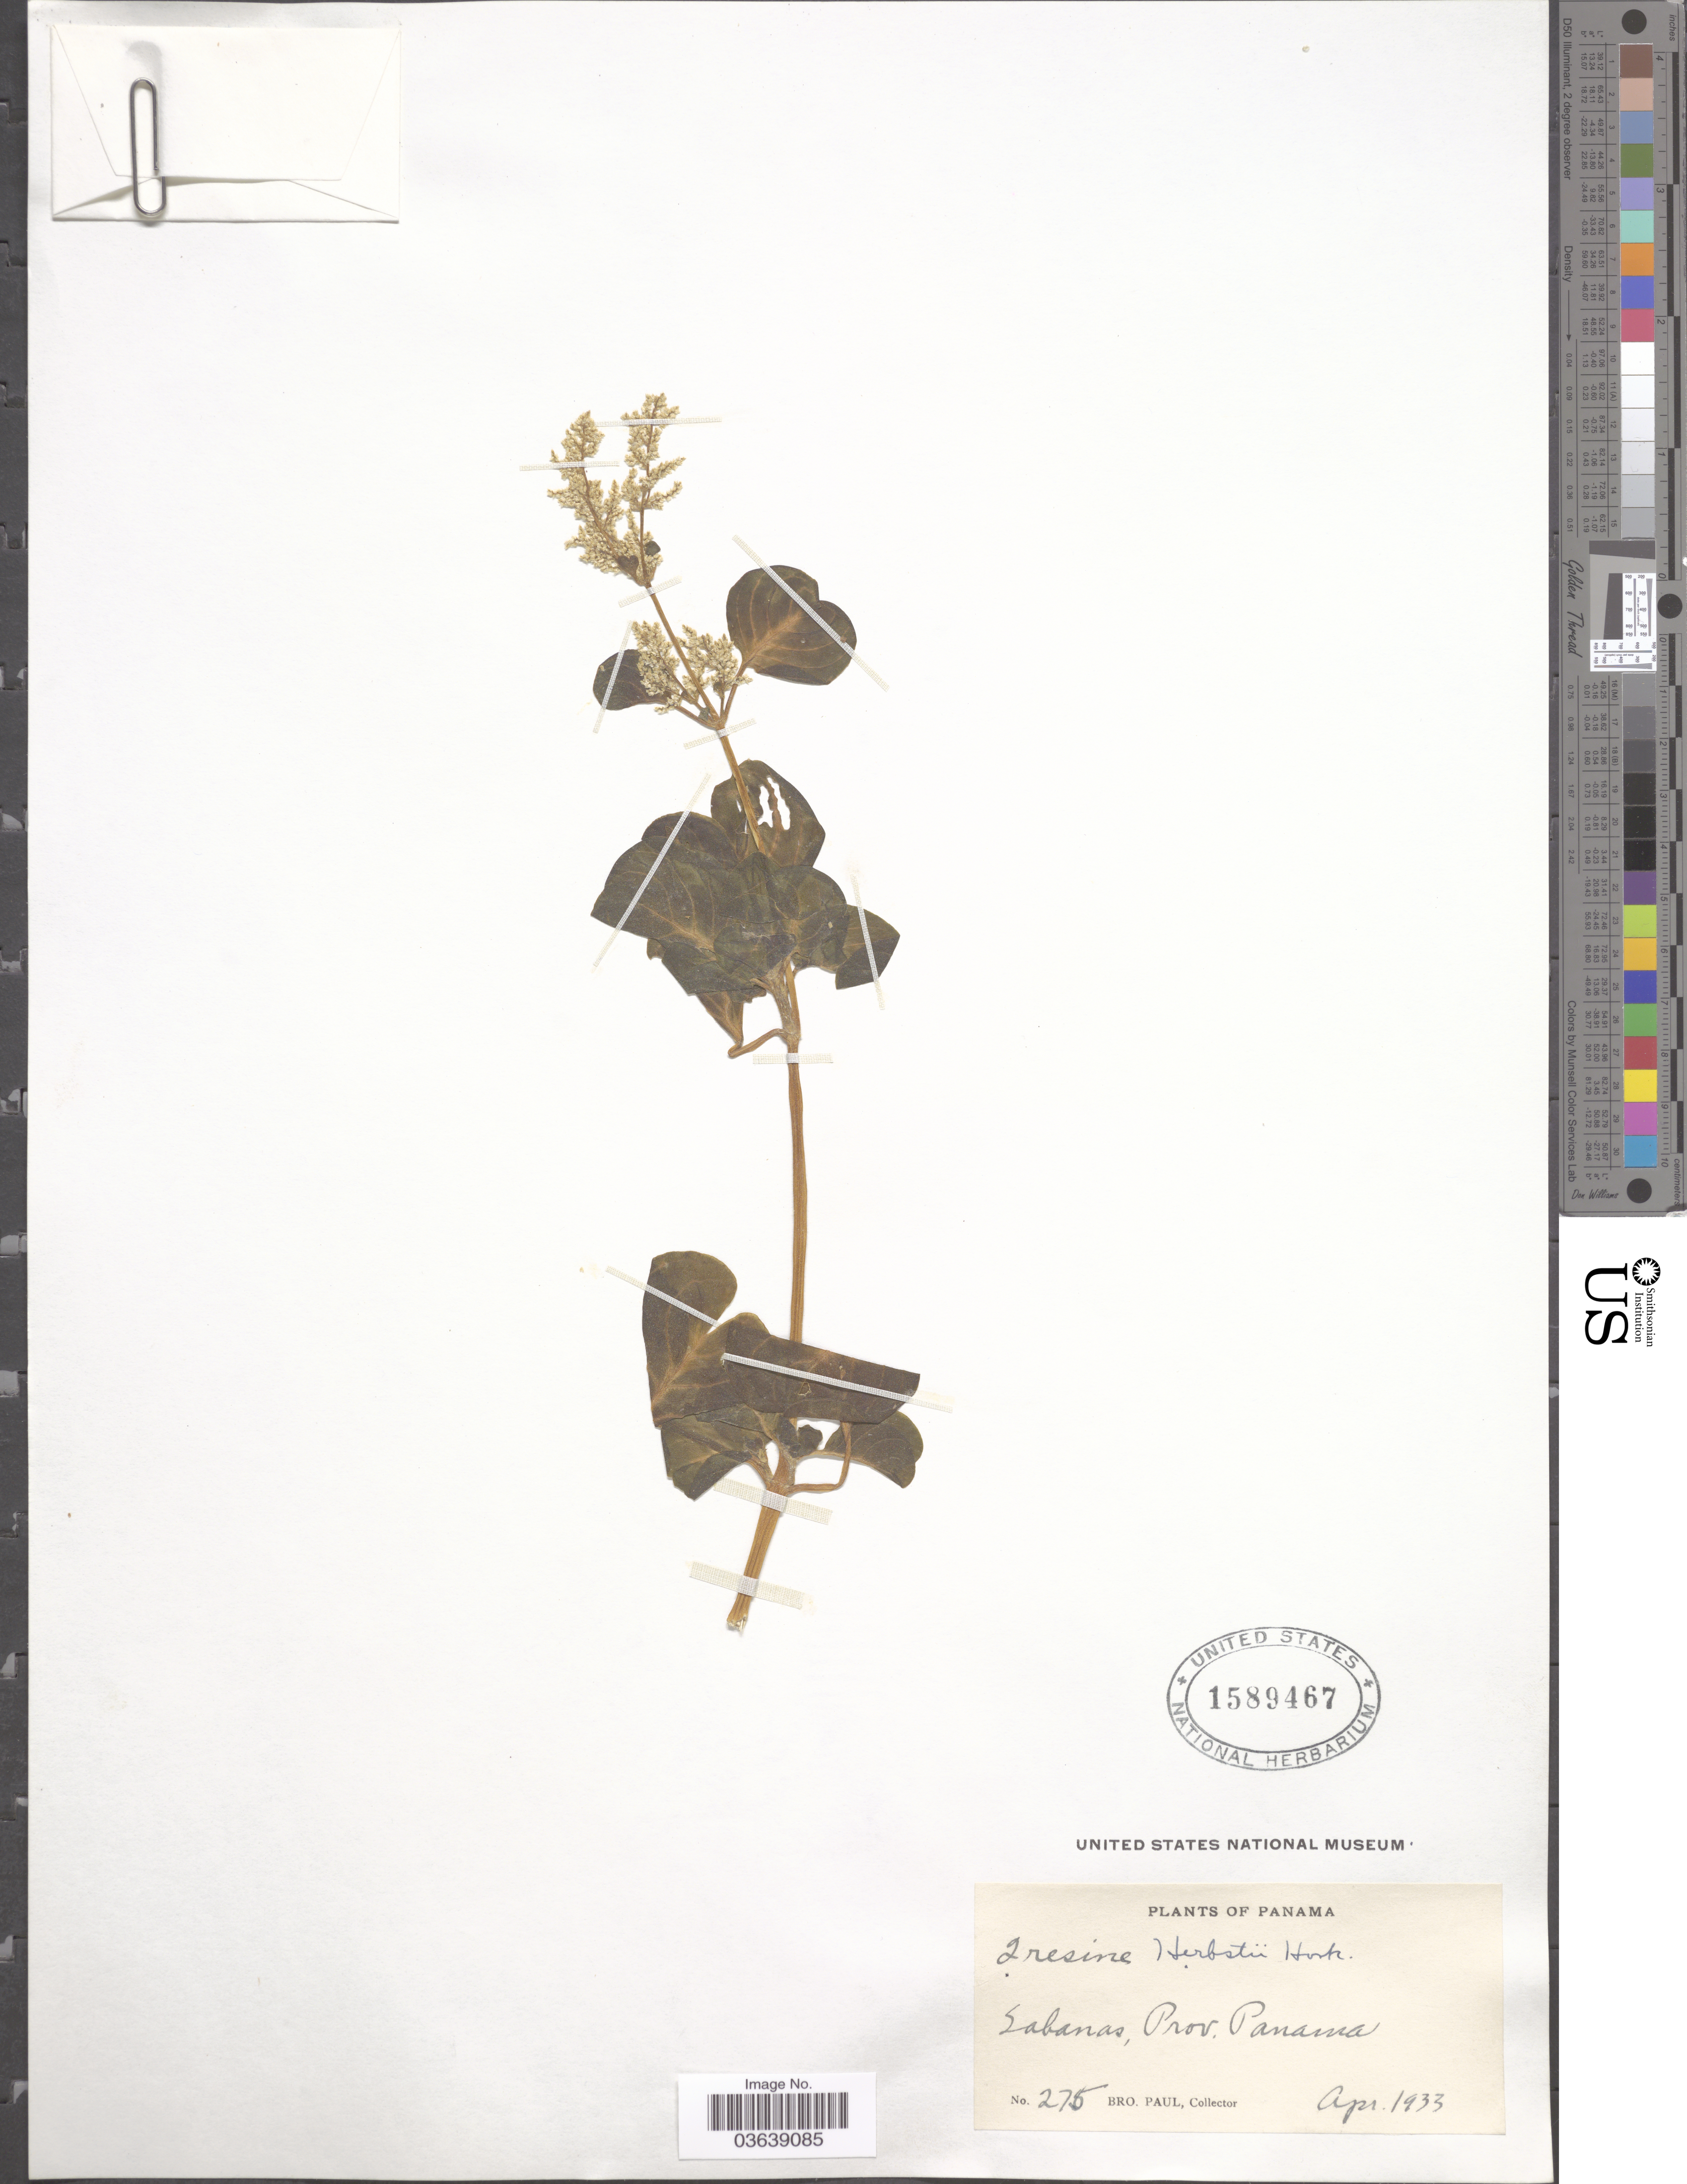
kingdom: Plantae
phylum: Tracheophyta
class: Magnoliopsida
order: Caryophyllales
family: Amaranthaceae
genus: Iresine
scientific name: Iresine herbstii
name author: Hook.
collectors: B. Paul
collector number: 275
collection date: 1933-04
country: Panama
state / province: Panamá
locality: Sabanas.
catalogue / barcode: US 1589467